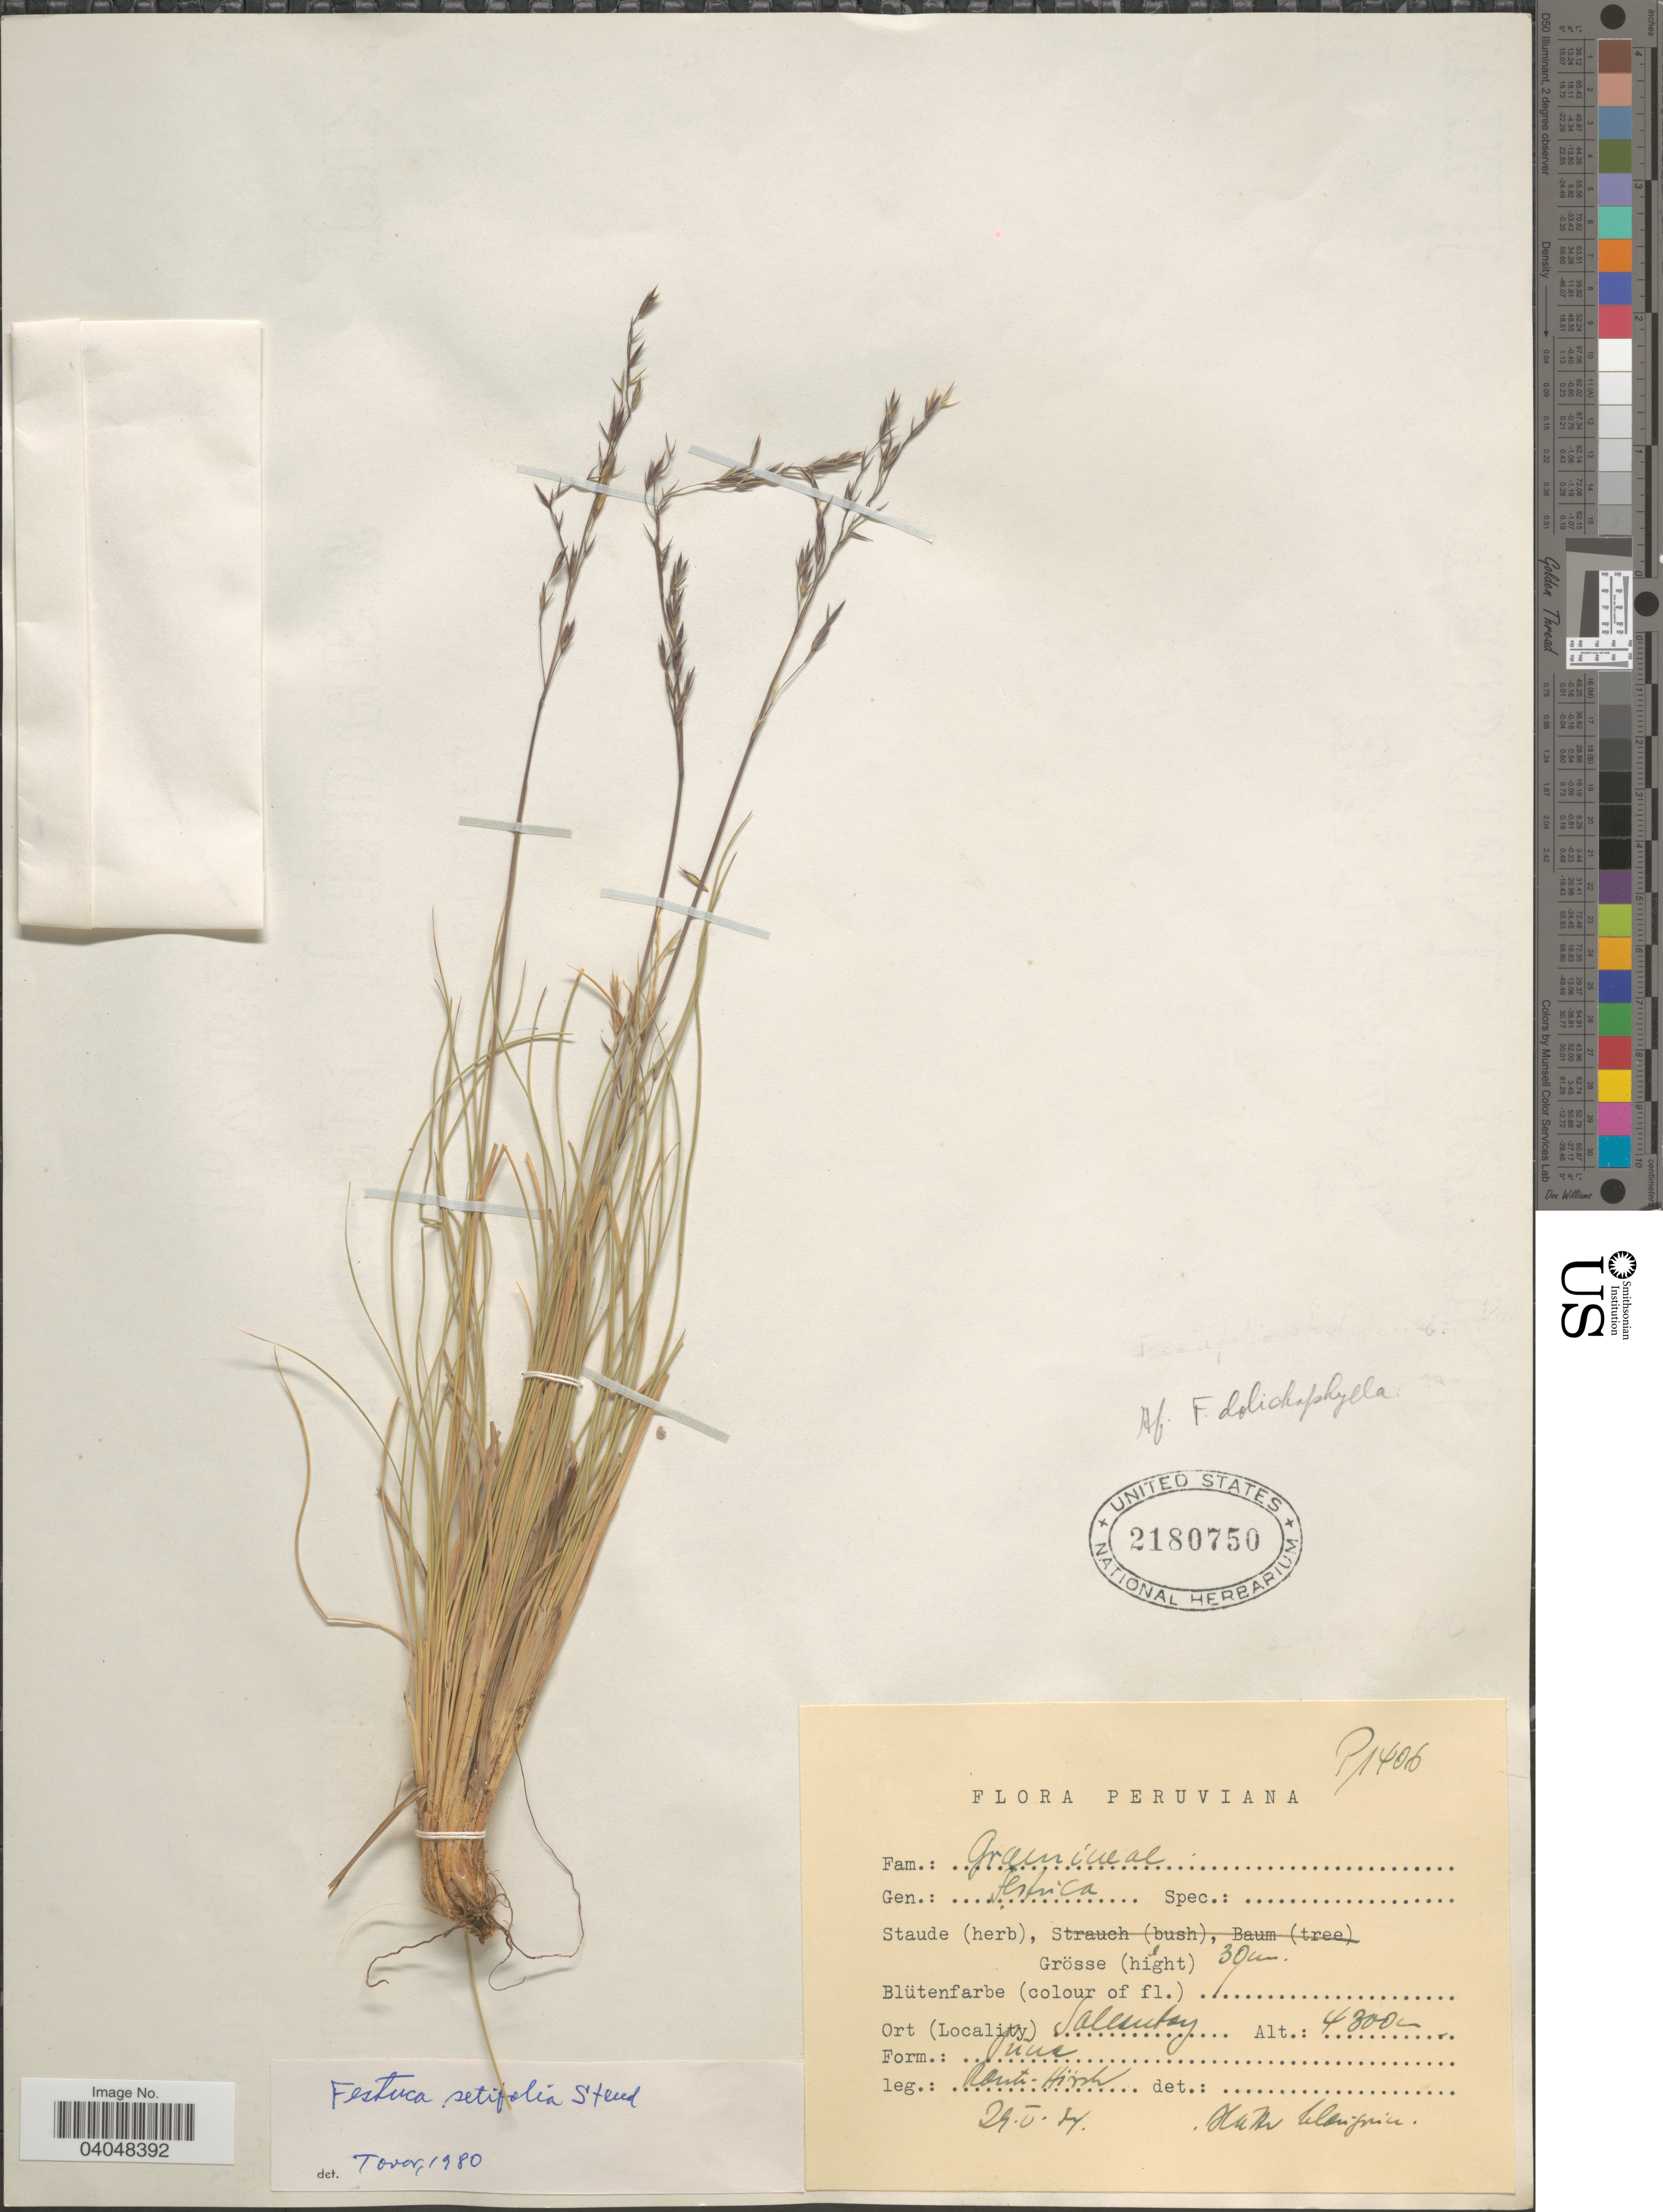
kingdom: Plantae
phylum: Tracheophyta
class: Liliopsida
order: Poales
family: Poaceae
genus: Festuca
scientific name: Festuca setifolia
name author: Steud. ex Griseb.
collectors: W. Rauh & G. Hirsch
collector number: P1406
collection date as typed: Transcribed d/m/y: 29/5/34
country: Peru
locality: Salcantay.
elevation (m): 4300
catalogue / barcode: US 2180750